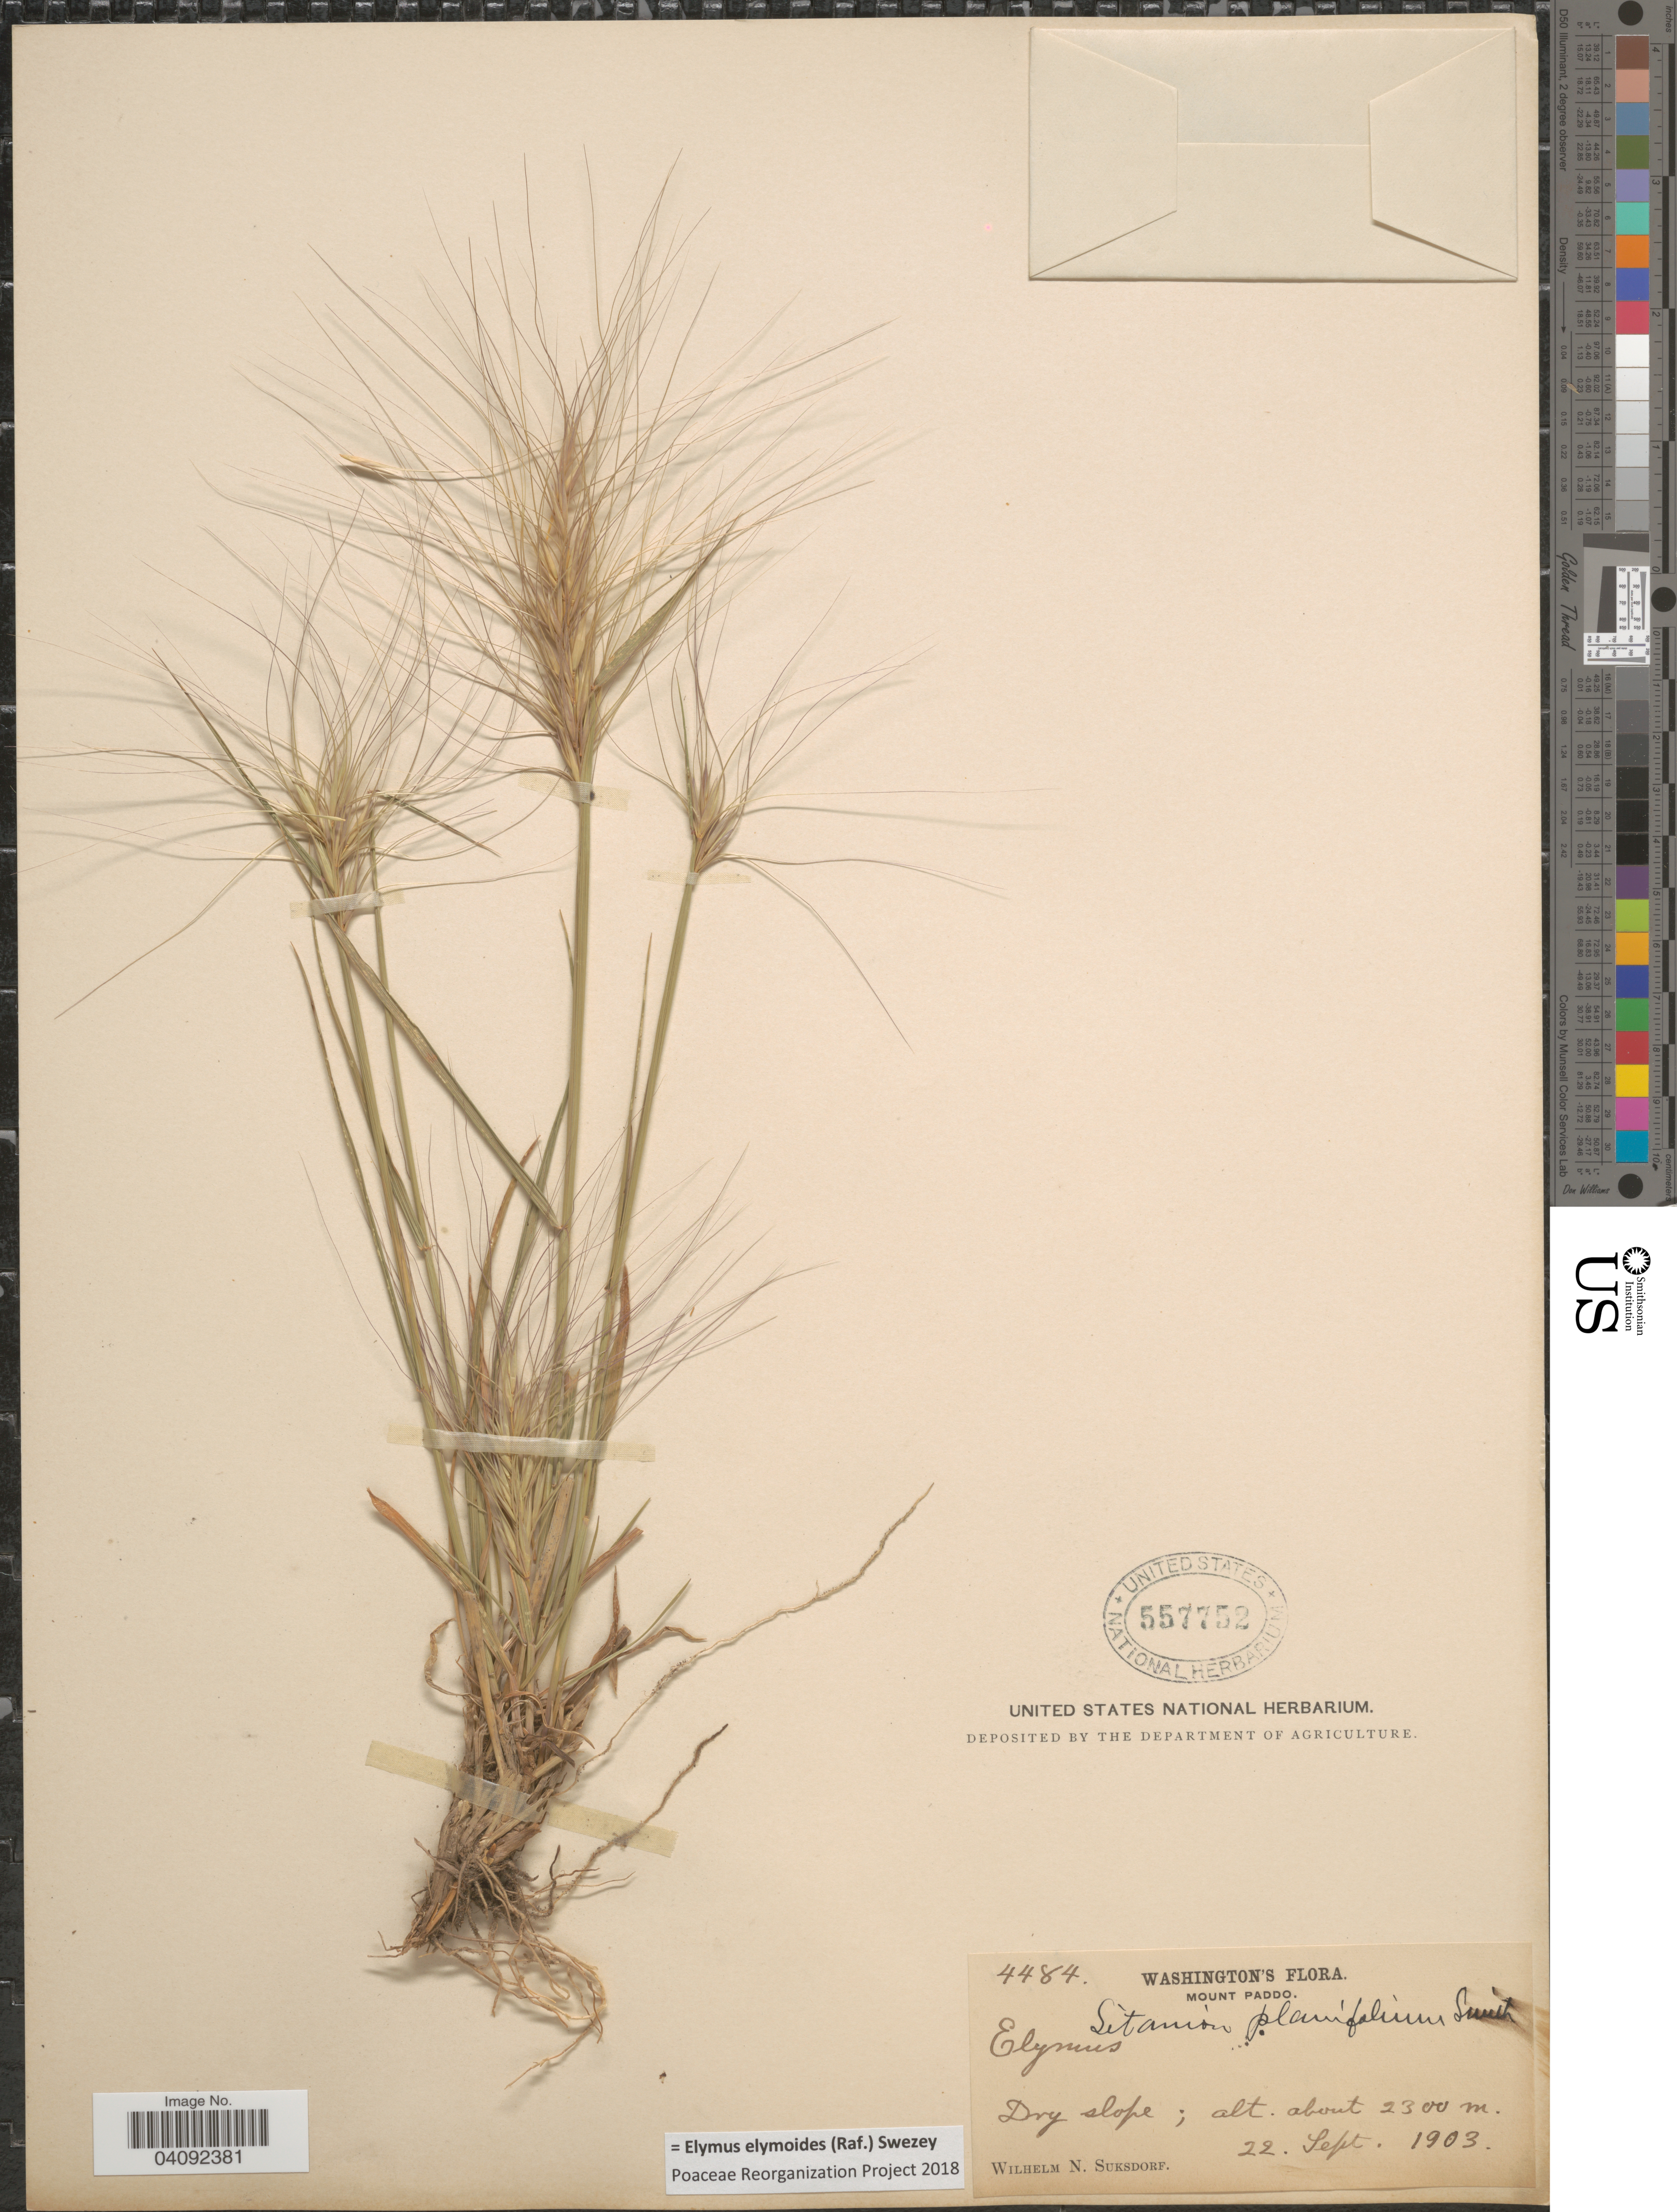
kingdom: Plantae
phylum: Tracheophyta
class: Liliopsida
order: Poales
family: Poaceae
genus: Elymus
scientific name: Elymus elymoides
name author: (Raf.) Swezey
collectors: W. N. Suksdorf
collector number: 4484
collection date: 1903-09-22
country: United States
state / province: Washington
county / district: Skamania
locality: Mount Paddo. Dry slope.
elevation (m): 2300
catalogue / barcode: US 557752